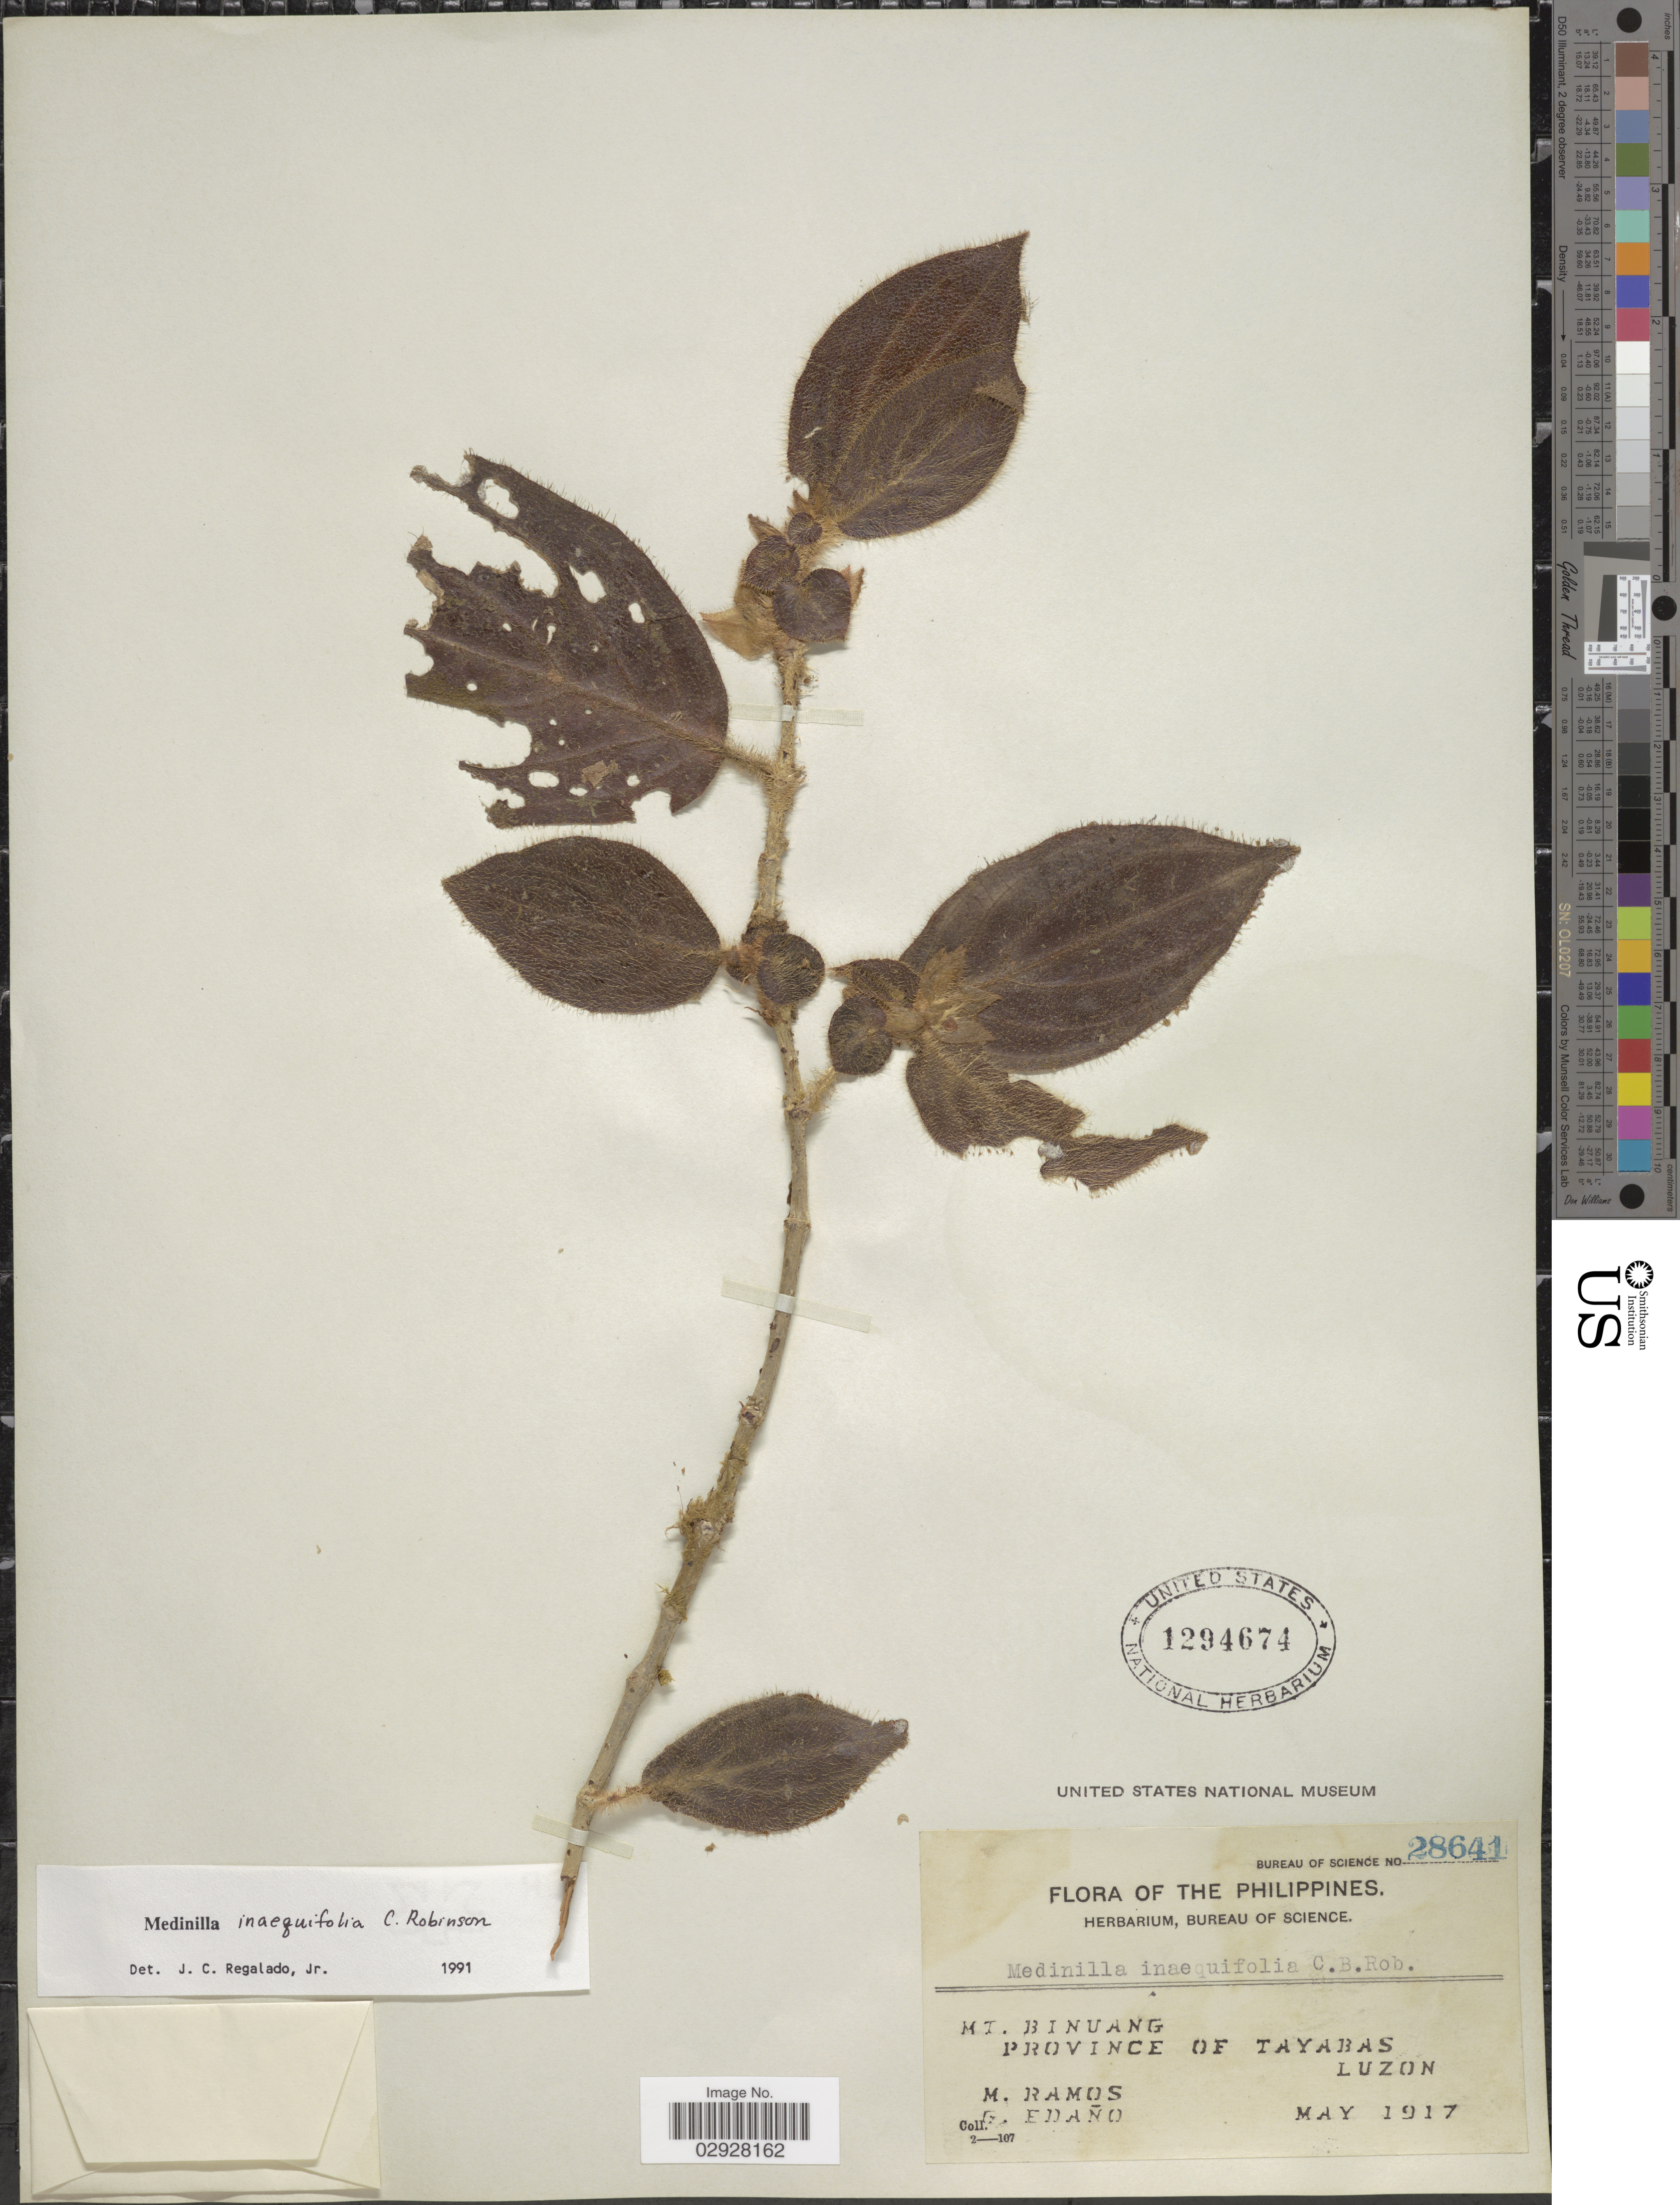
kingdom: Plantae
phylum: Tracheophyta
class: Magnoliopsida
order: Myrtales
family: Melastomataceae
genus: Medinilla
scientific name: Medinilla inaequifolia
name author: C.B. Rob.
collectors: M. Ramos & G. Edaño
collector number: Bureau of Science 28641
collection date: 1917-05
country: Philippines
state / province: Calabarzon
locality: Mt. Binuang, Province of Tayabas, Luzon.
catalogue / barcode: US 1294574